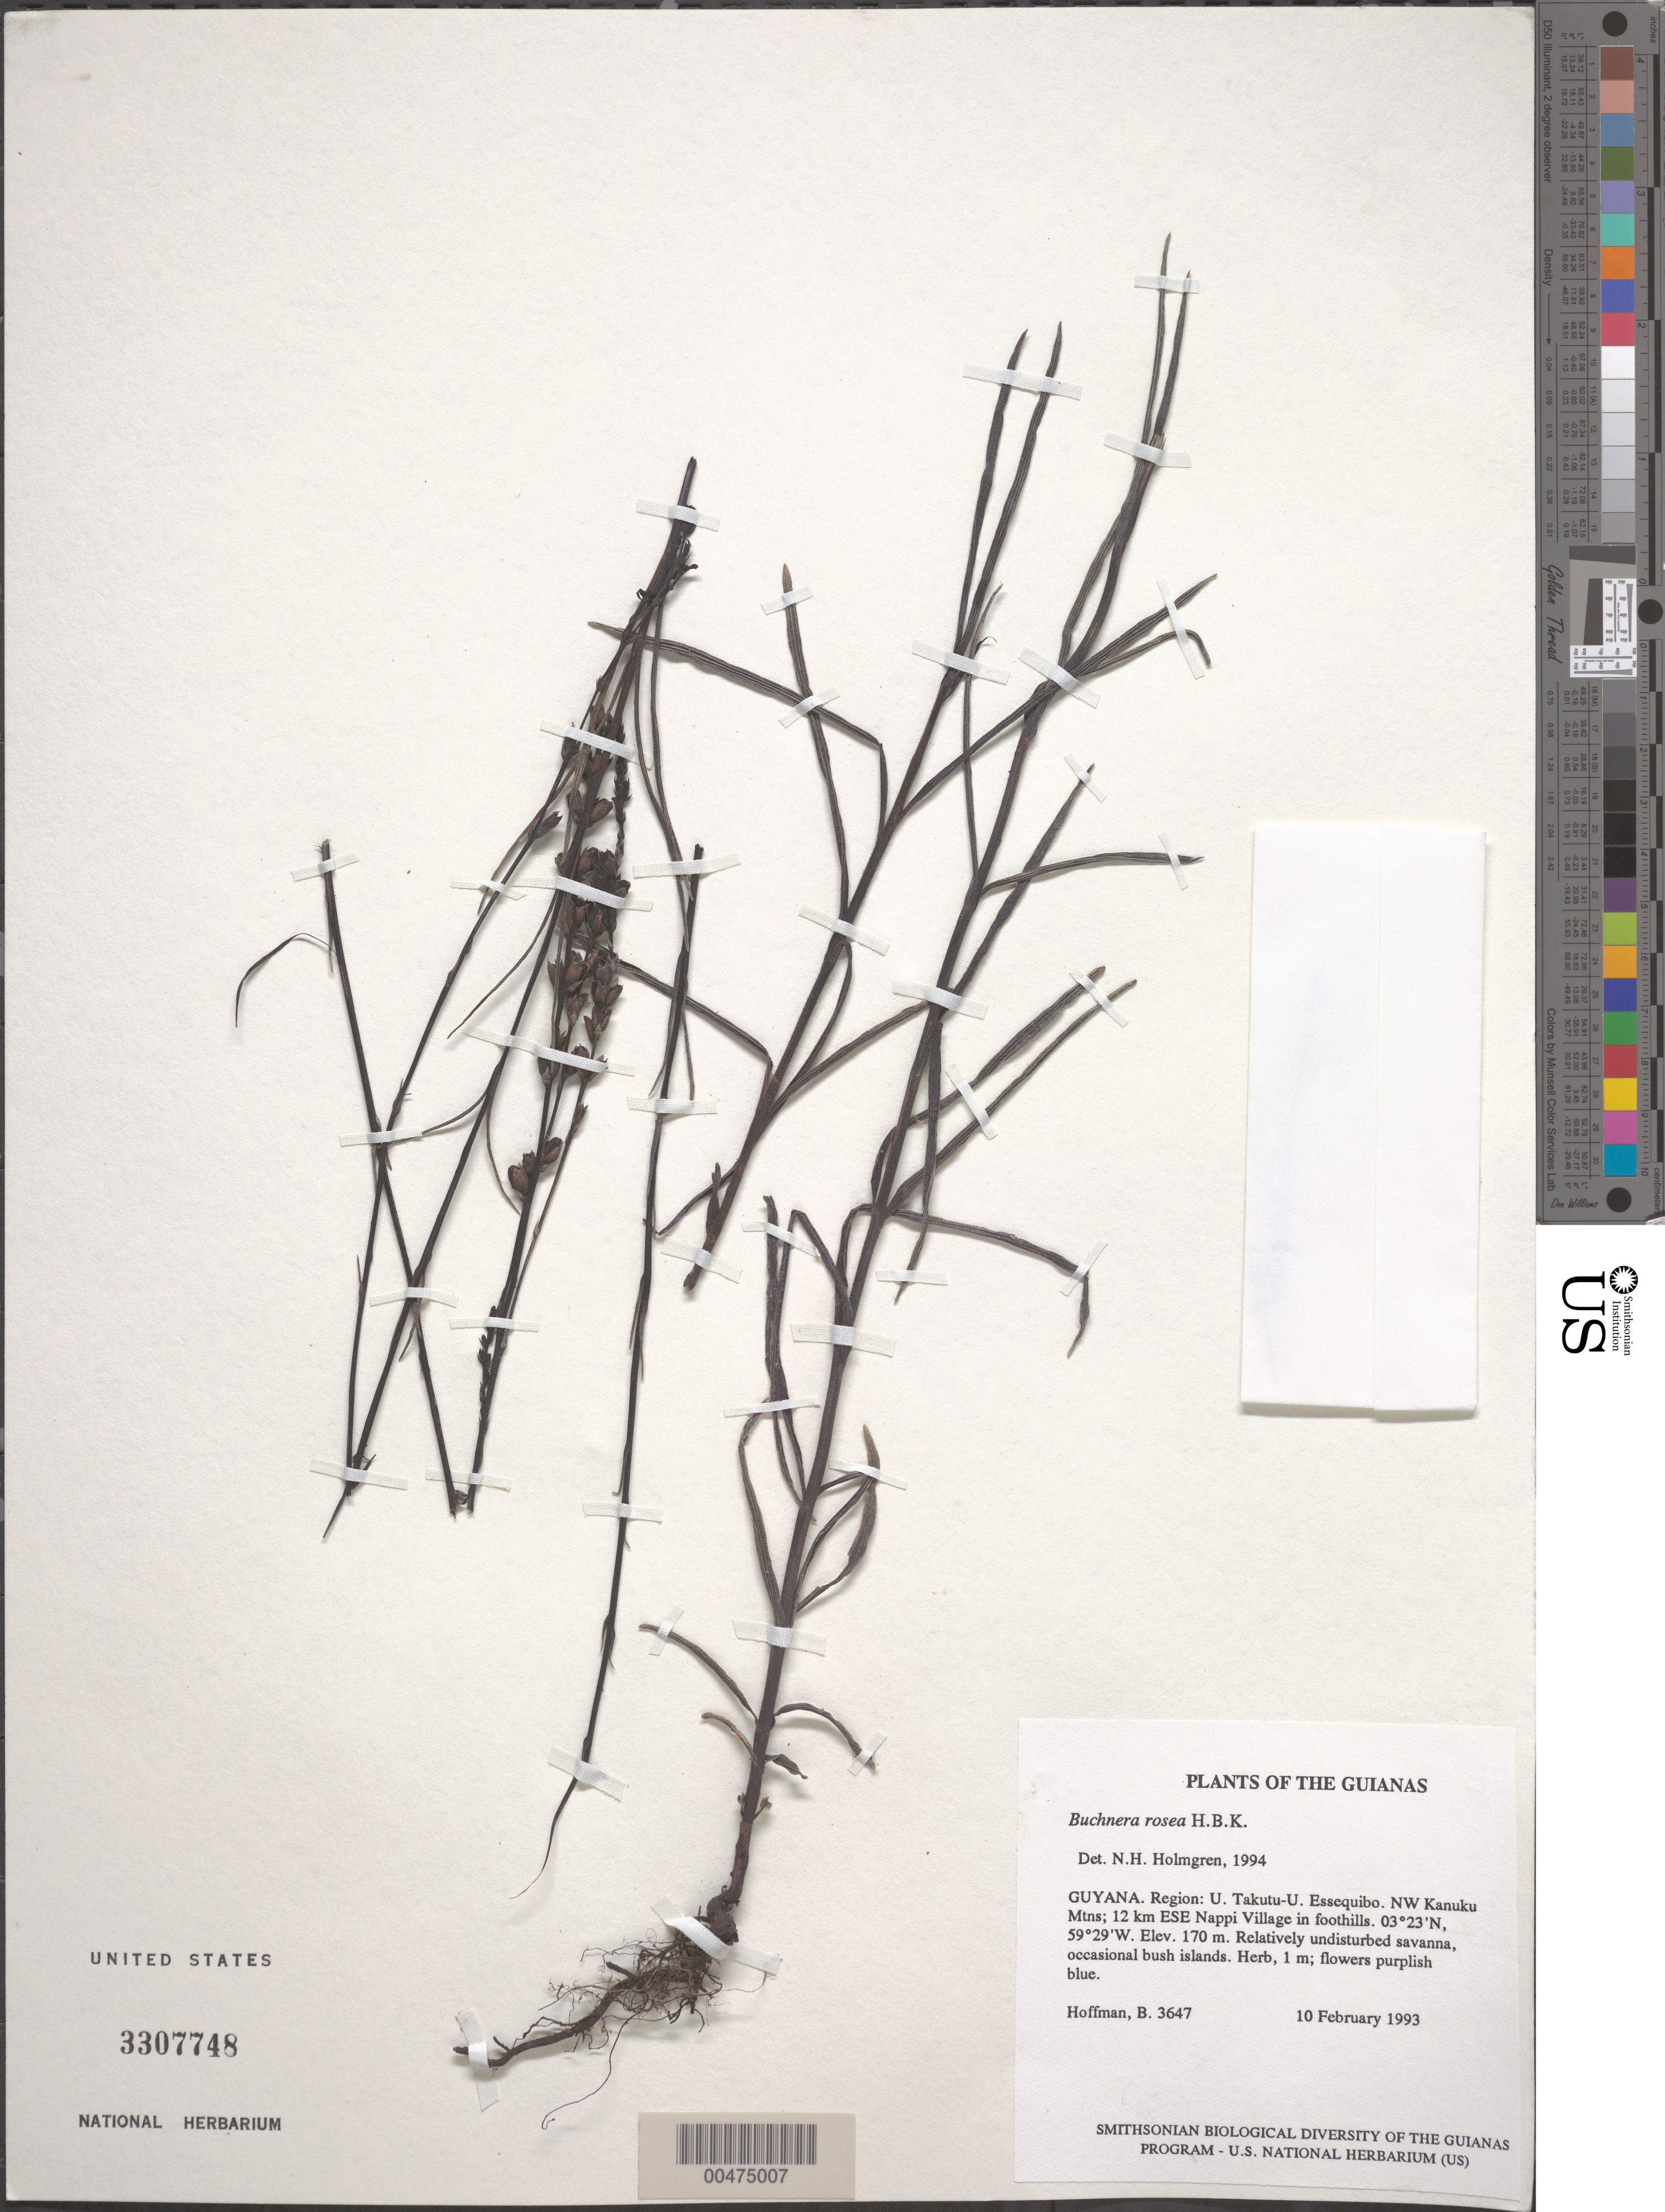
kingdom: Plantae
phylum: Tracheophyta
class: Magnoliopsida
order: Lamiales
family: Orobanchaceae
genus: Buchnera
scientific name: Buchnera rosea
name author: Kunth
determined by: Holmgren, N. H., (NY), New York Botanical Garden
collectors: B. Hoffman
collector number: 3647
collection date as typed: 10 February 1993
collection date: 1993-02-10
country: Guyana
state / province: U. Takutu-U. Essequibo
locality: NW Kanuku Mountains; 12 km ESE of Nappi Village in foothills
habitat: Relatively undisturbed savanna, occasional bush islands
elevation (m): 170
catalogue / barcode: US 3307748